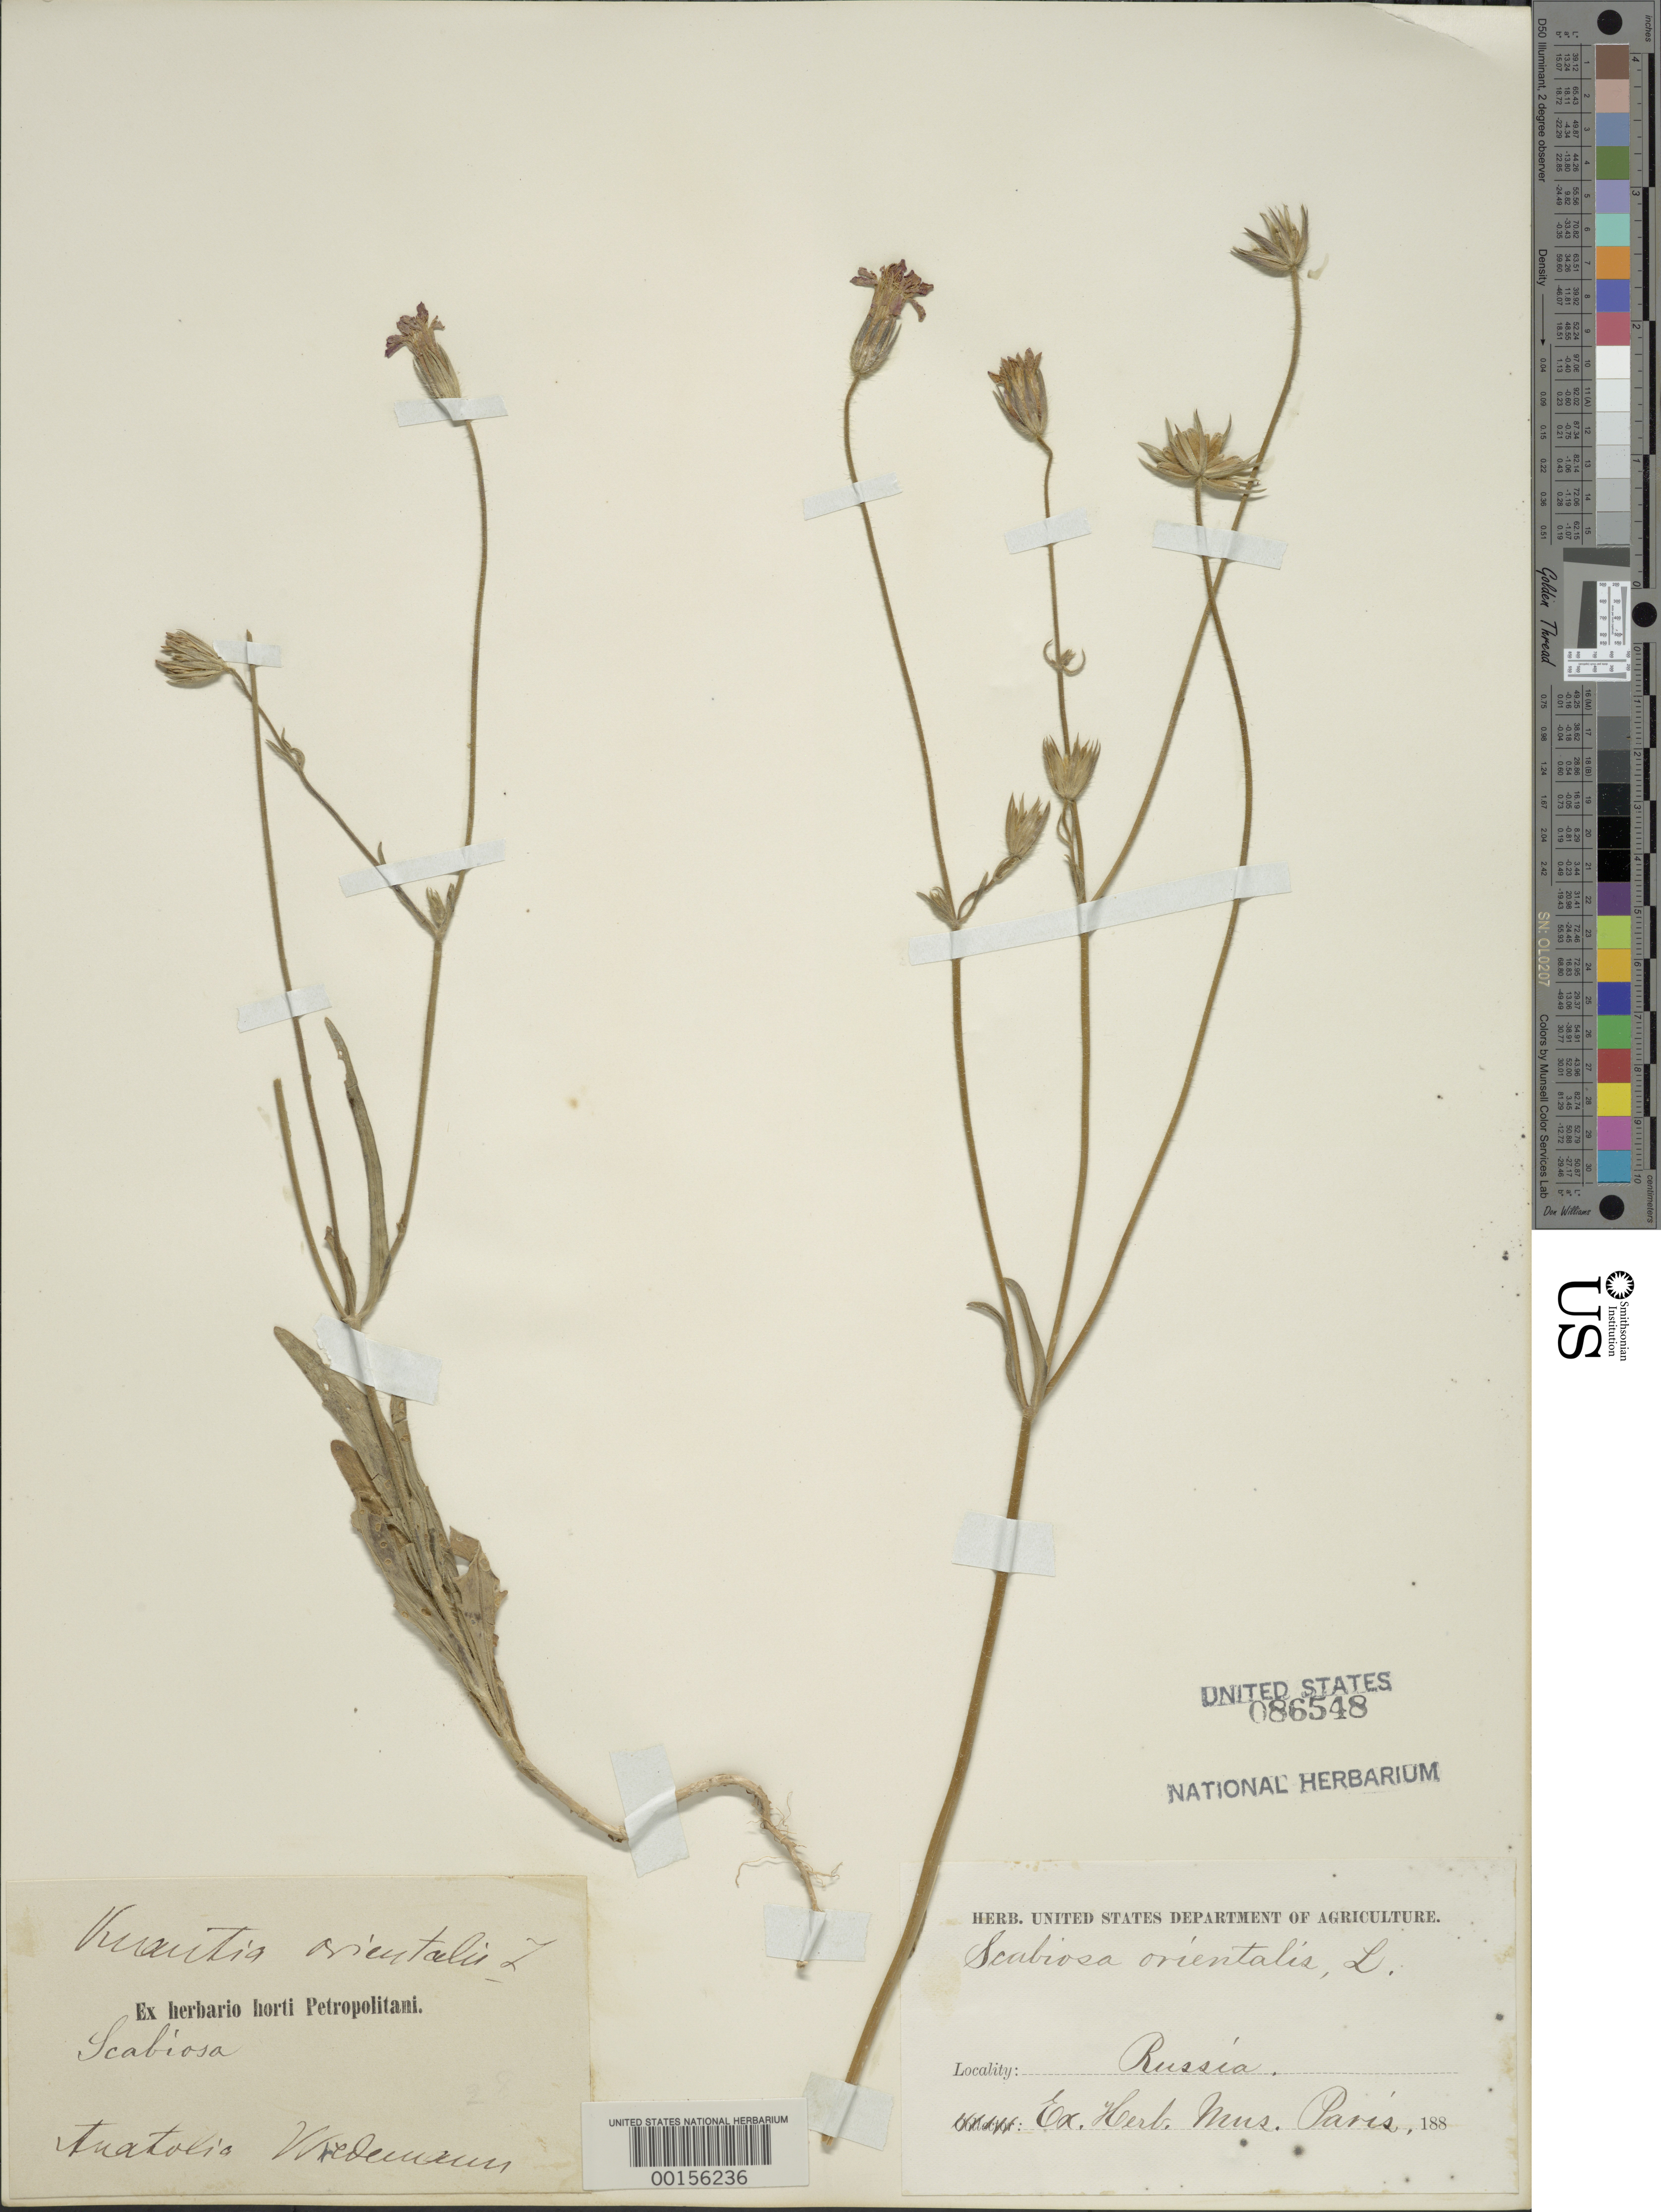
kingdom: Plantae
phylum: Tracheophyta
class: Magnoliopsida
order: Dipsacales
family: Caprifoliaceae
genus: Knautia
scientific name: Knautia orientalis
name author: L.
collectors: Wiedemann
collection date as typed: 188-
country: Russian Federation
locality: Anatolia, "Russia" [probably Turkey]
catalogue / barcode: US 86548